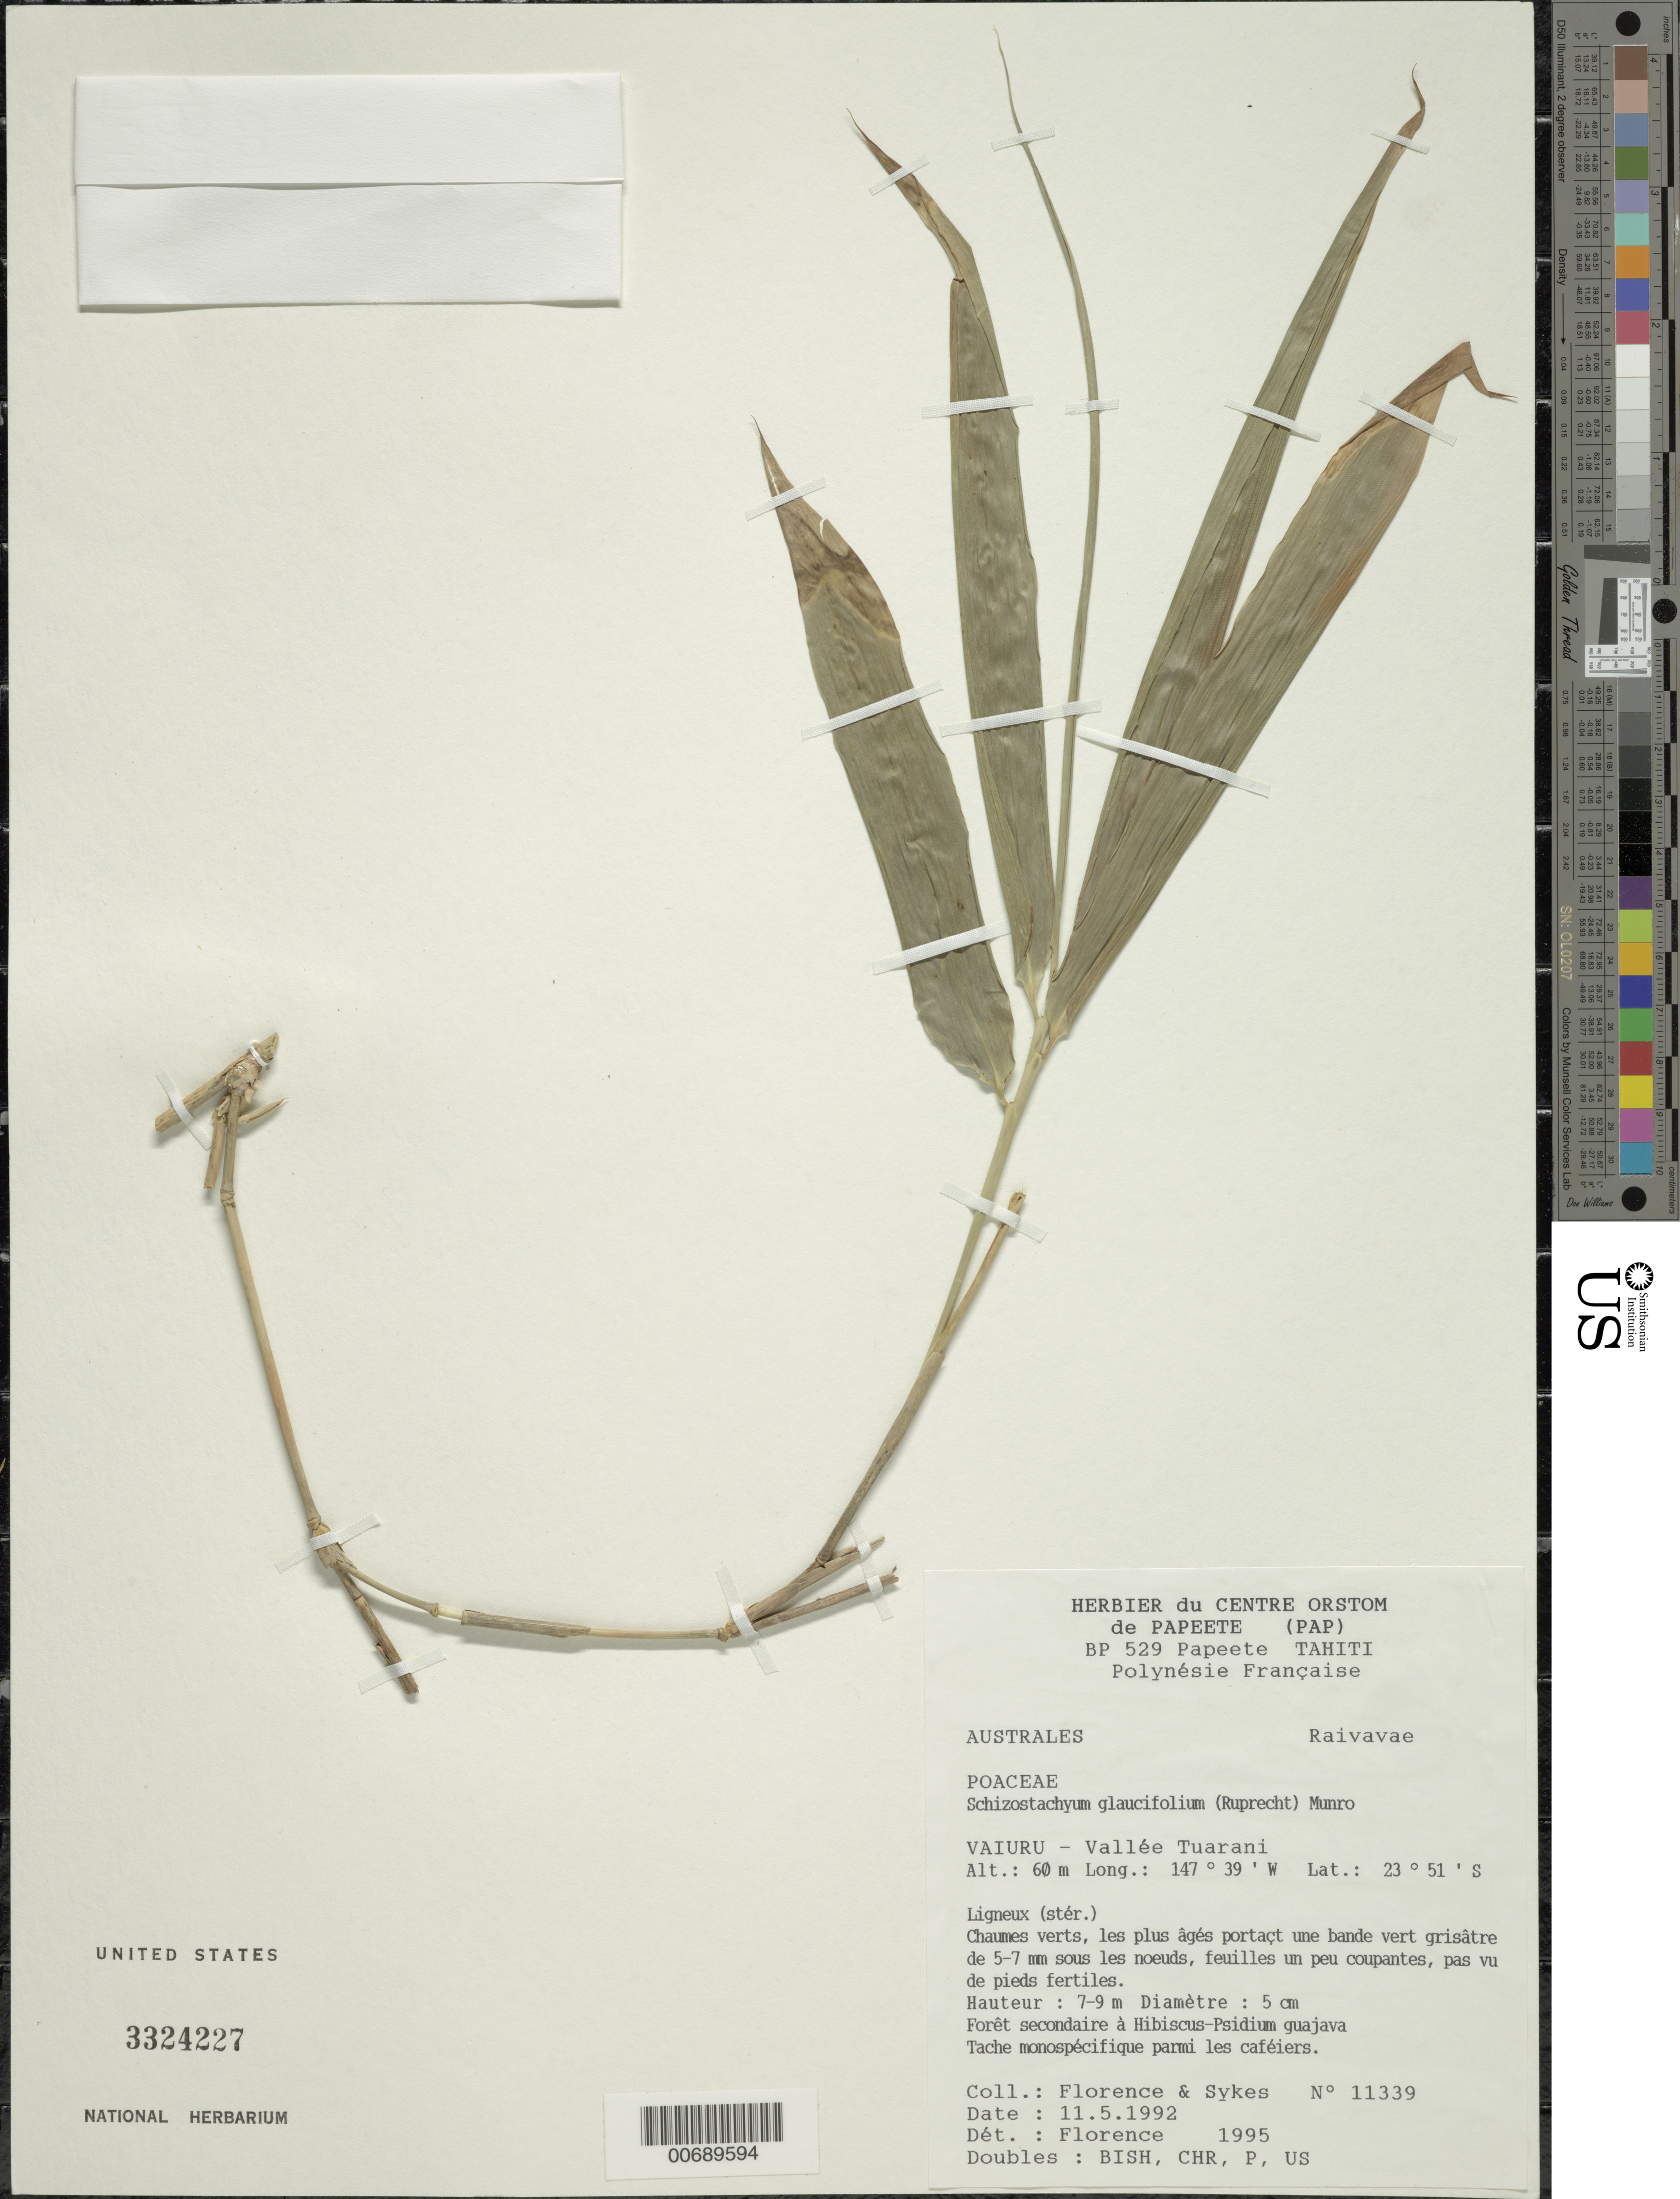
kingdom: Plantae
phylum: Tracheophyta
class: Liliopsida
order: Poales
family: Poaceae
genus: Schizostachyum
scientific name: Schizostachyum glaucifolium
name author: (Rupr.) Munro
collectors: -. Florence & Sykes, --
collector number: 11339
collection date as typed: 11 May 1992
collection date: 1992-05-11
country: French Polynesia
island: Tahiti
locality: Vaiuru, Vallee Turarani. [Society Is.]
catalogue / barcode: US 3324227